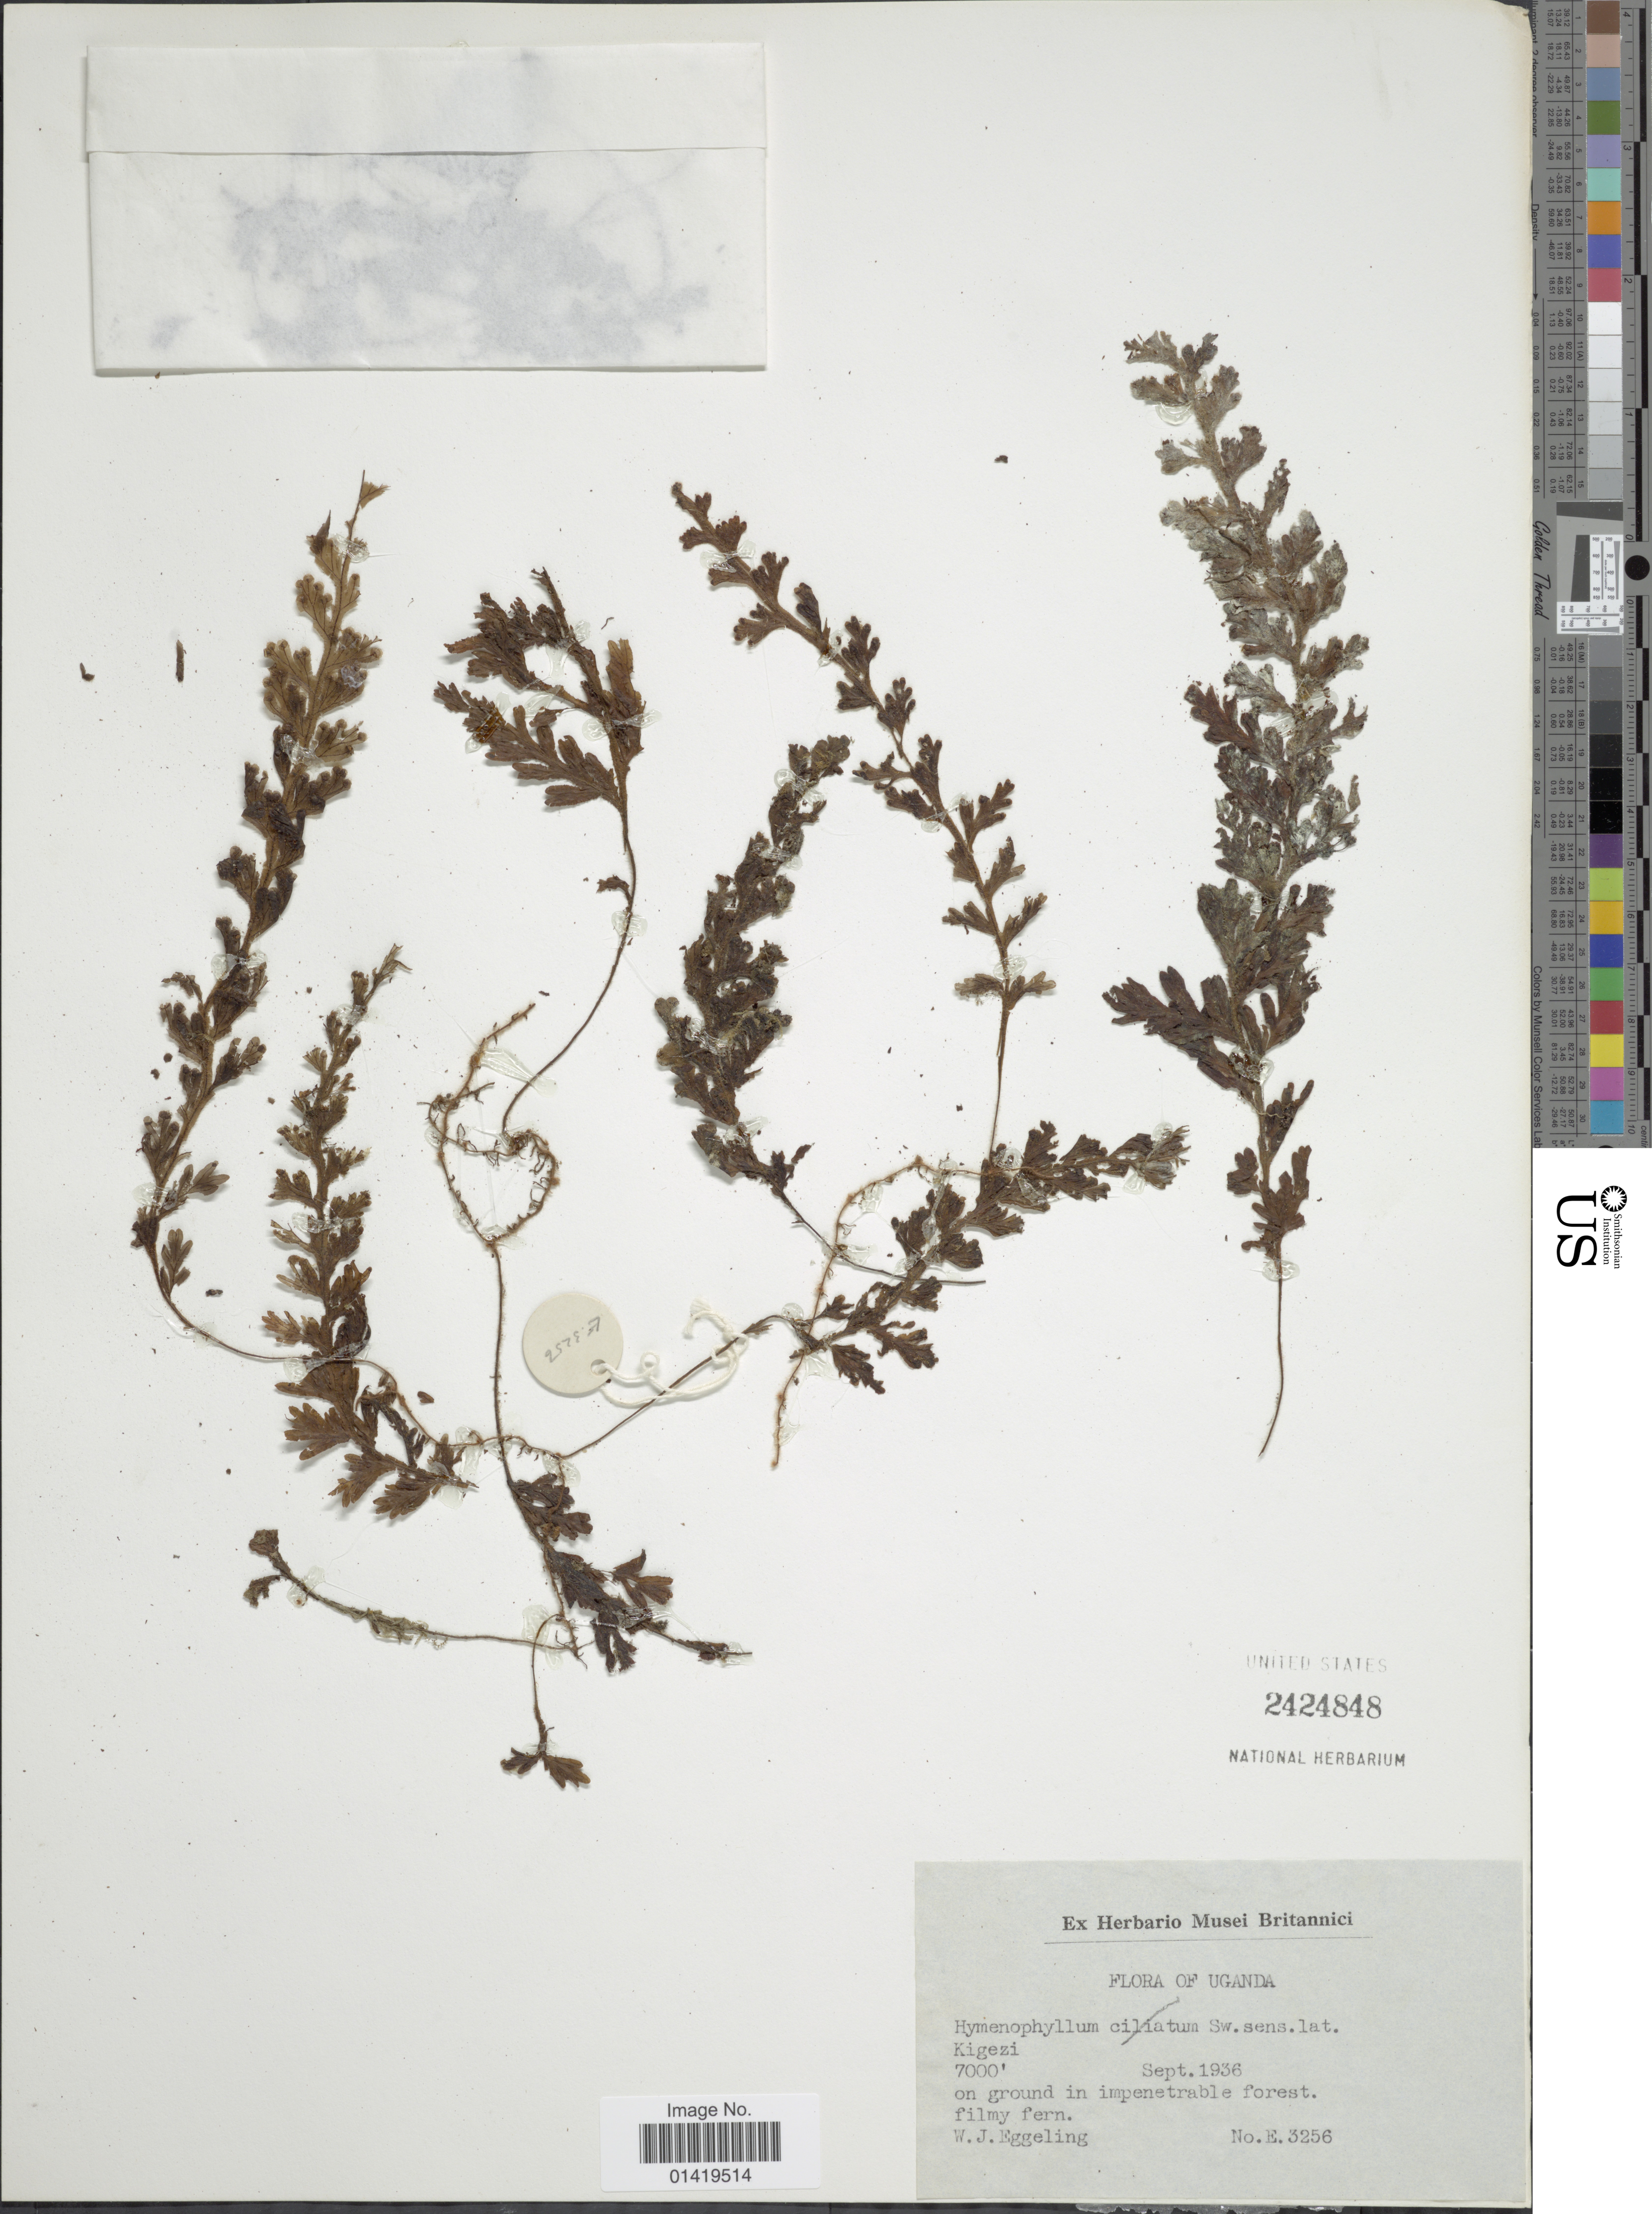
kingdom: Plantae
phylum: Tracheophyta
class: Polypodiopsida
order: Hymenophyllales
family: Hymenophyllaceae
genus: Hymenophyllum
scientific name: Hymenophyllum sp.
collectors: W. Eggeling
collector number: E3256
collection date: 1936-09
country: Uganda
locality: Kigezi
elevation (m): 2134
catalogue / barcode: US 2424848